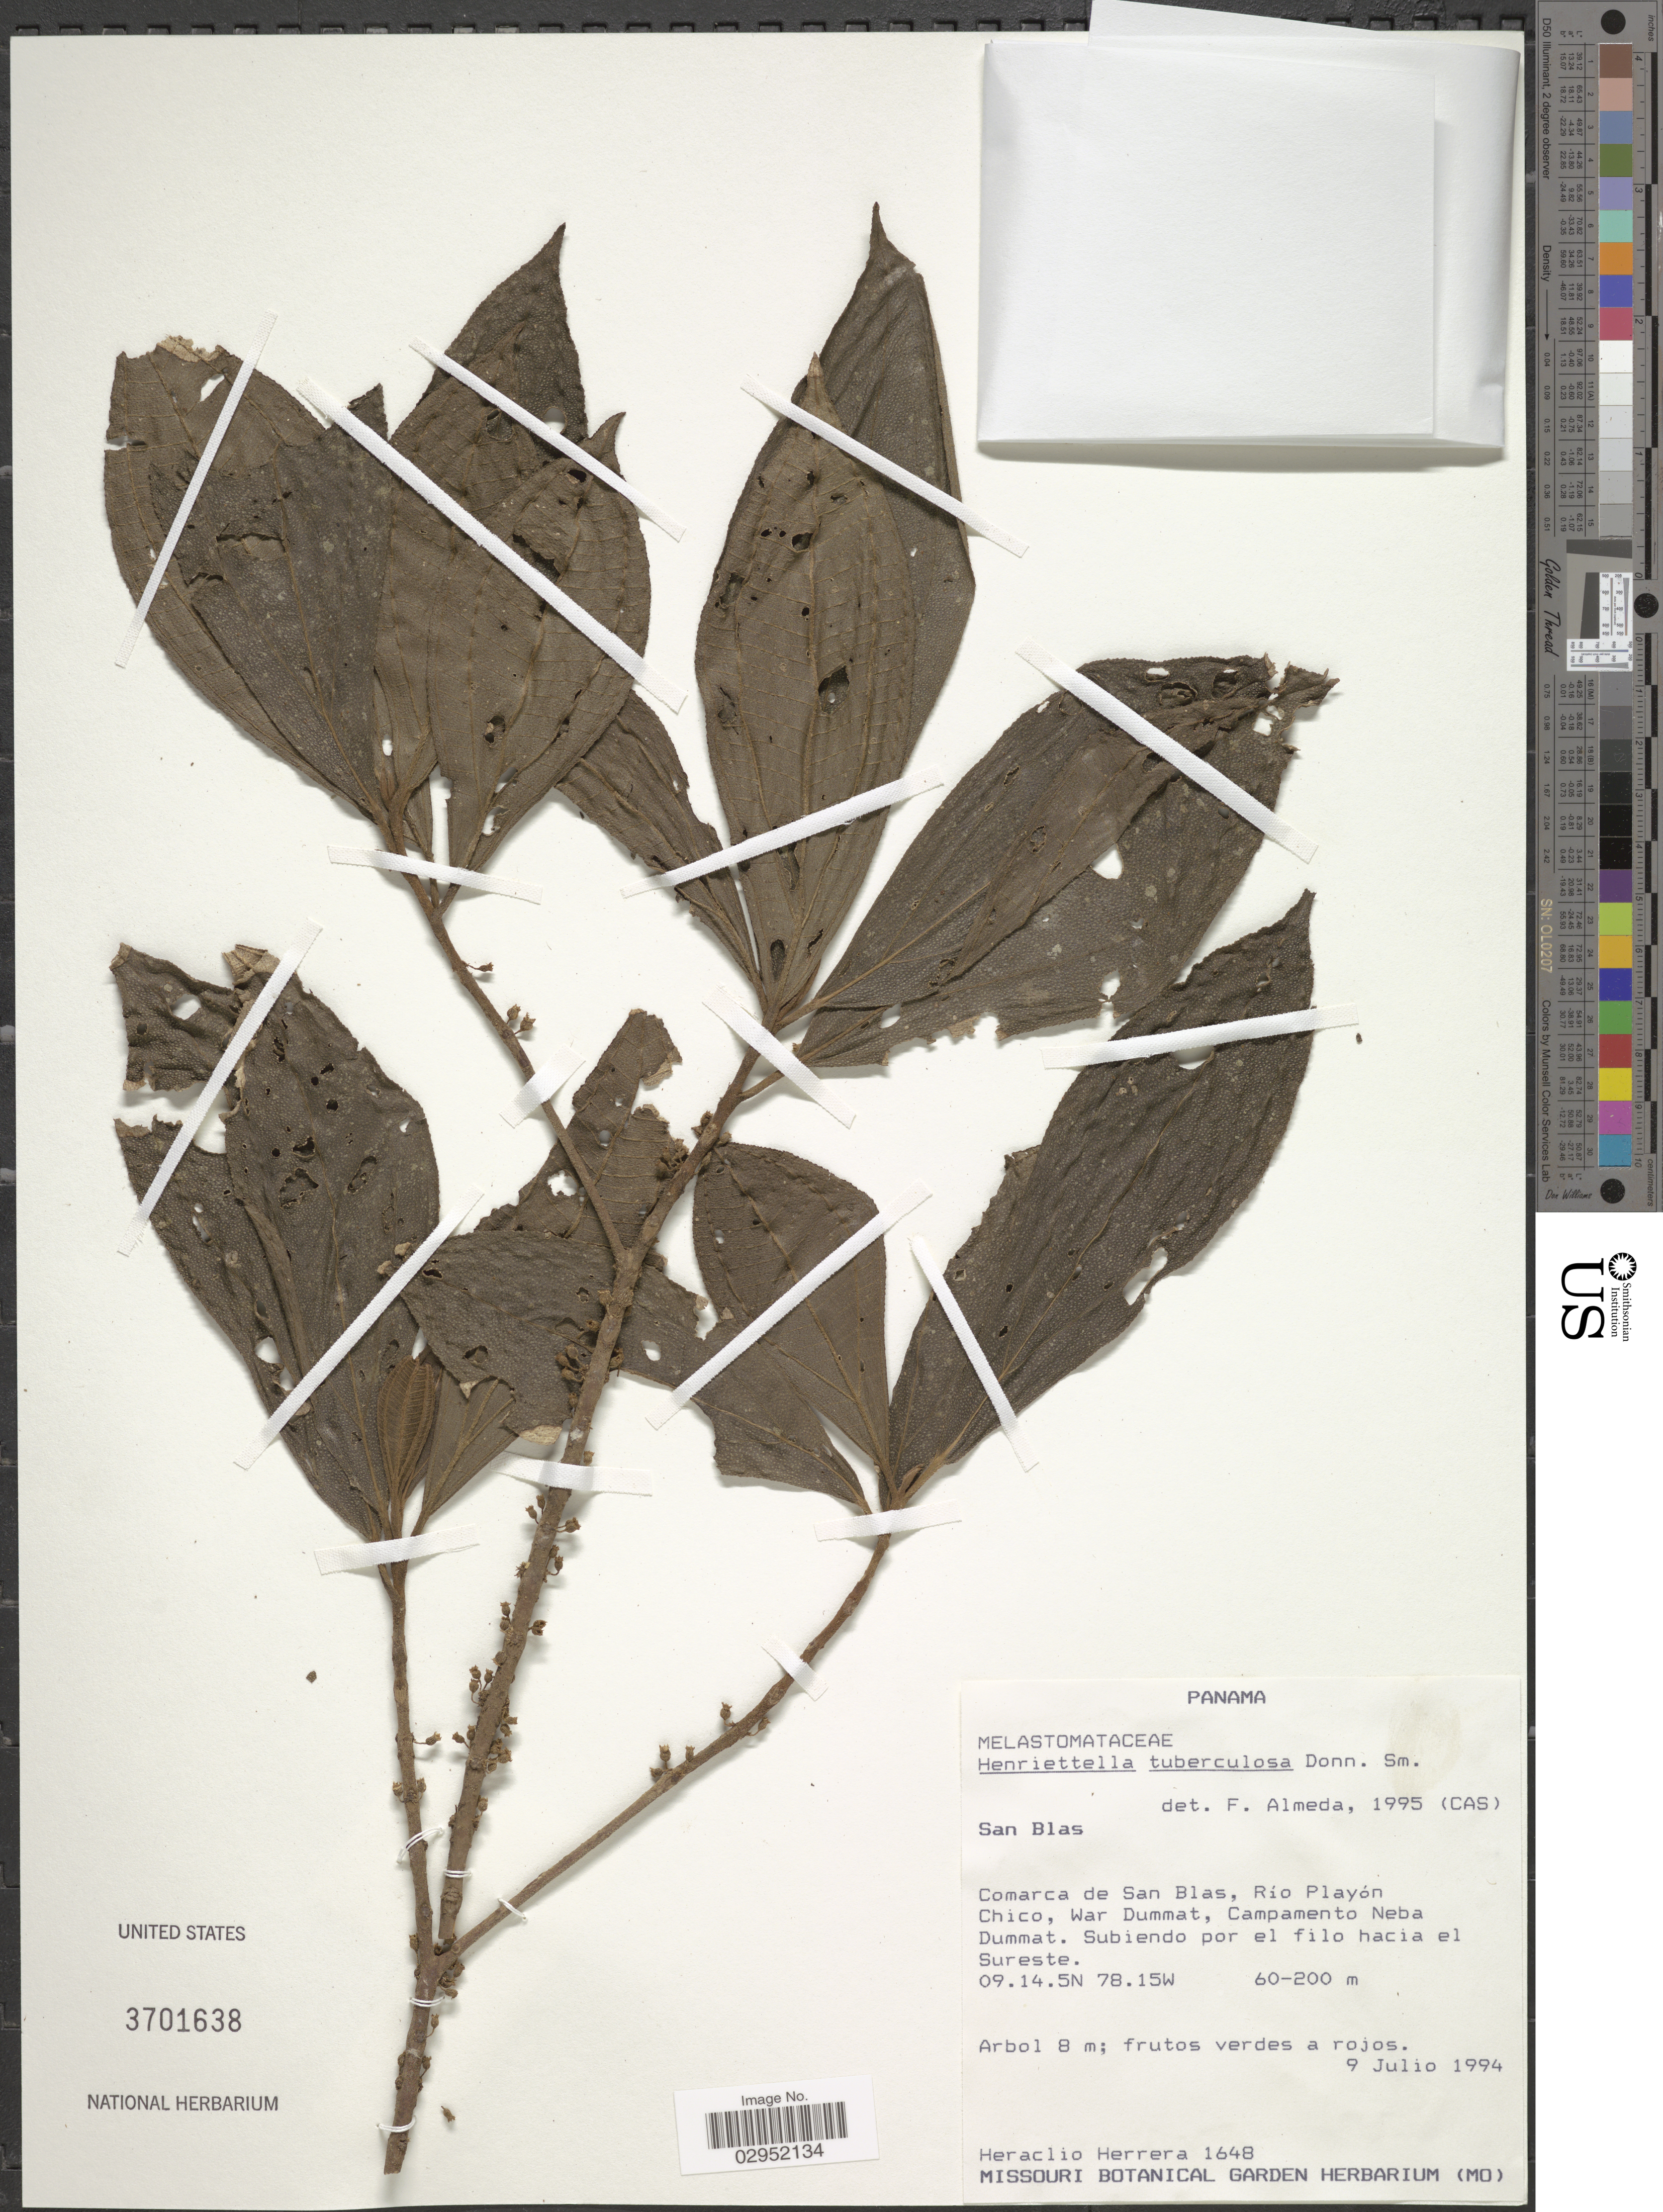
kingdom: Plantae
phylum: Tracheophyta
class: Magnoliopsida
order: Myrtales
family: Melastomataceae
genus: Henriettea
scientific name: Henriettea tuberculosa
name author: (Donn. Sm.) L.O. Williams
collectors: H. Herrera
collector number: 1648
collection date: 1994-07-09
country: Panama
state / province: Kuna Yala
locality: San Blas. Comarca de San Blas, Río Playón Chico, War Dummat, Campamento Neba Dummat. Subiendo por el filo hacia el Sureste.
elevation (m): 60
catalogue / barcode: US 3701638